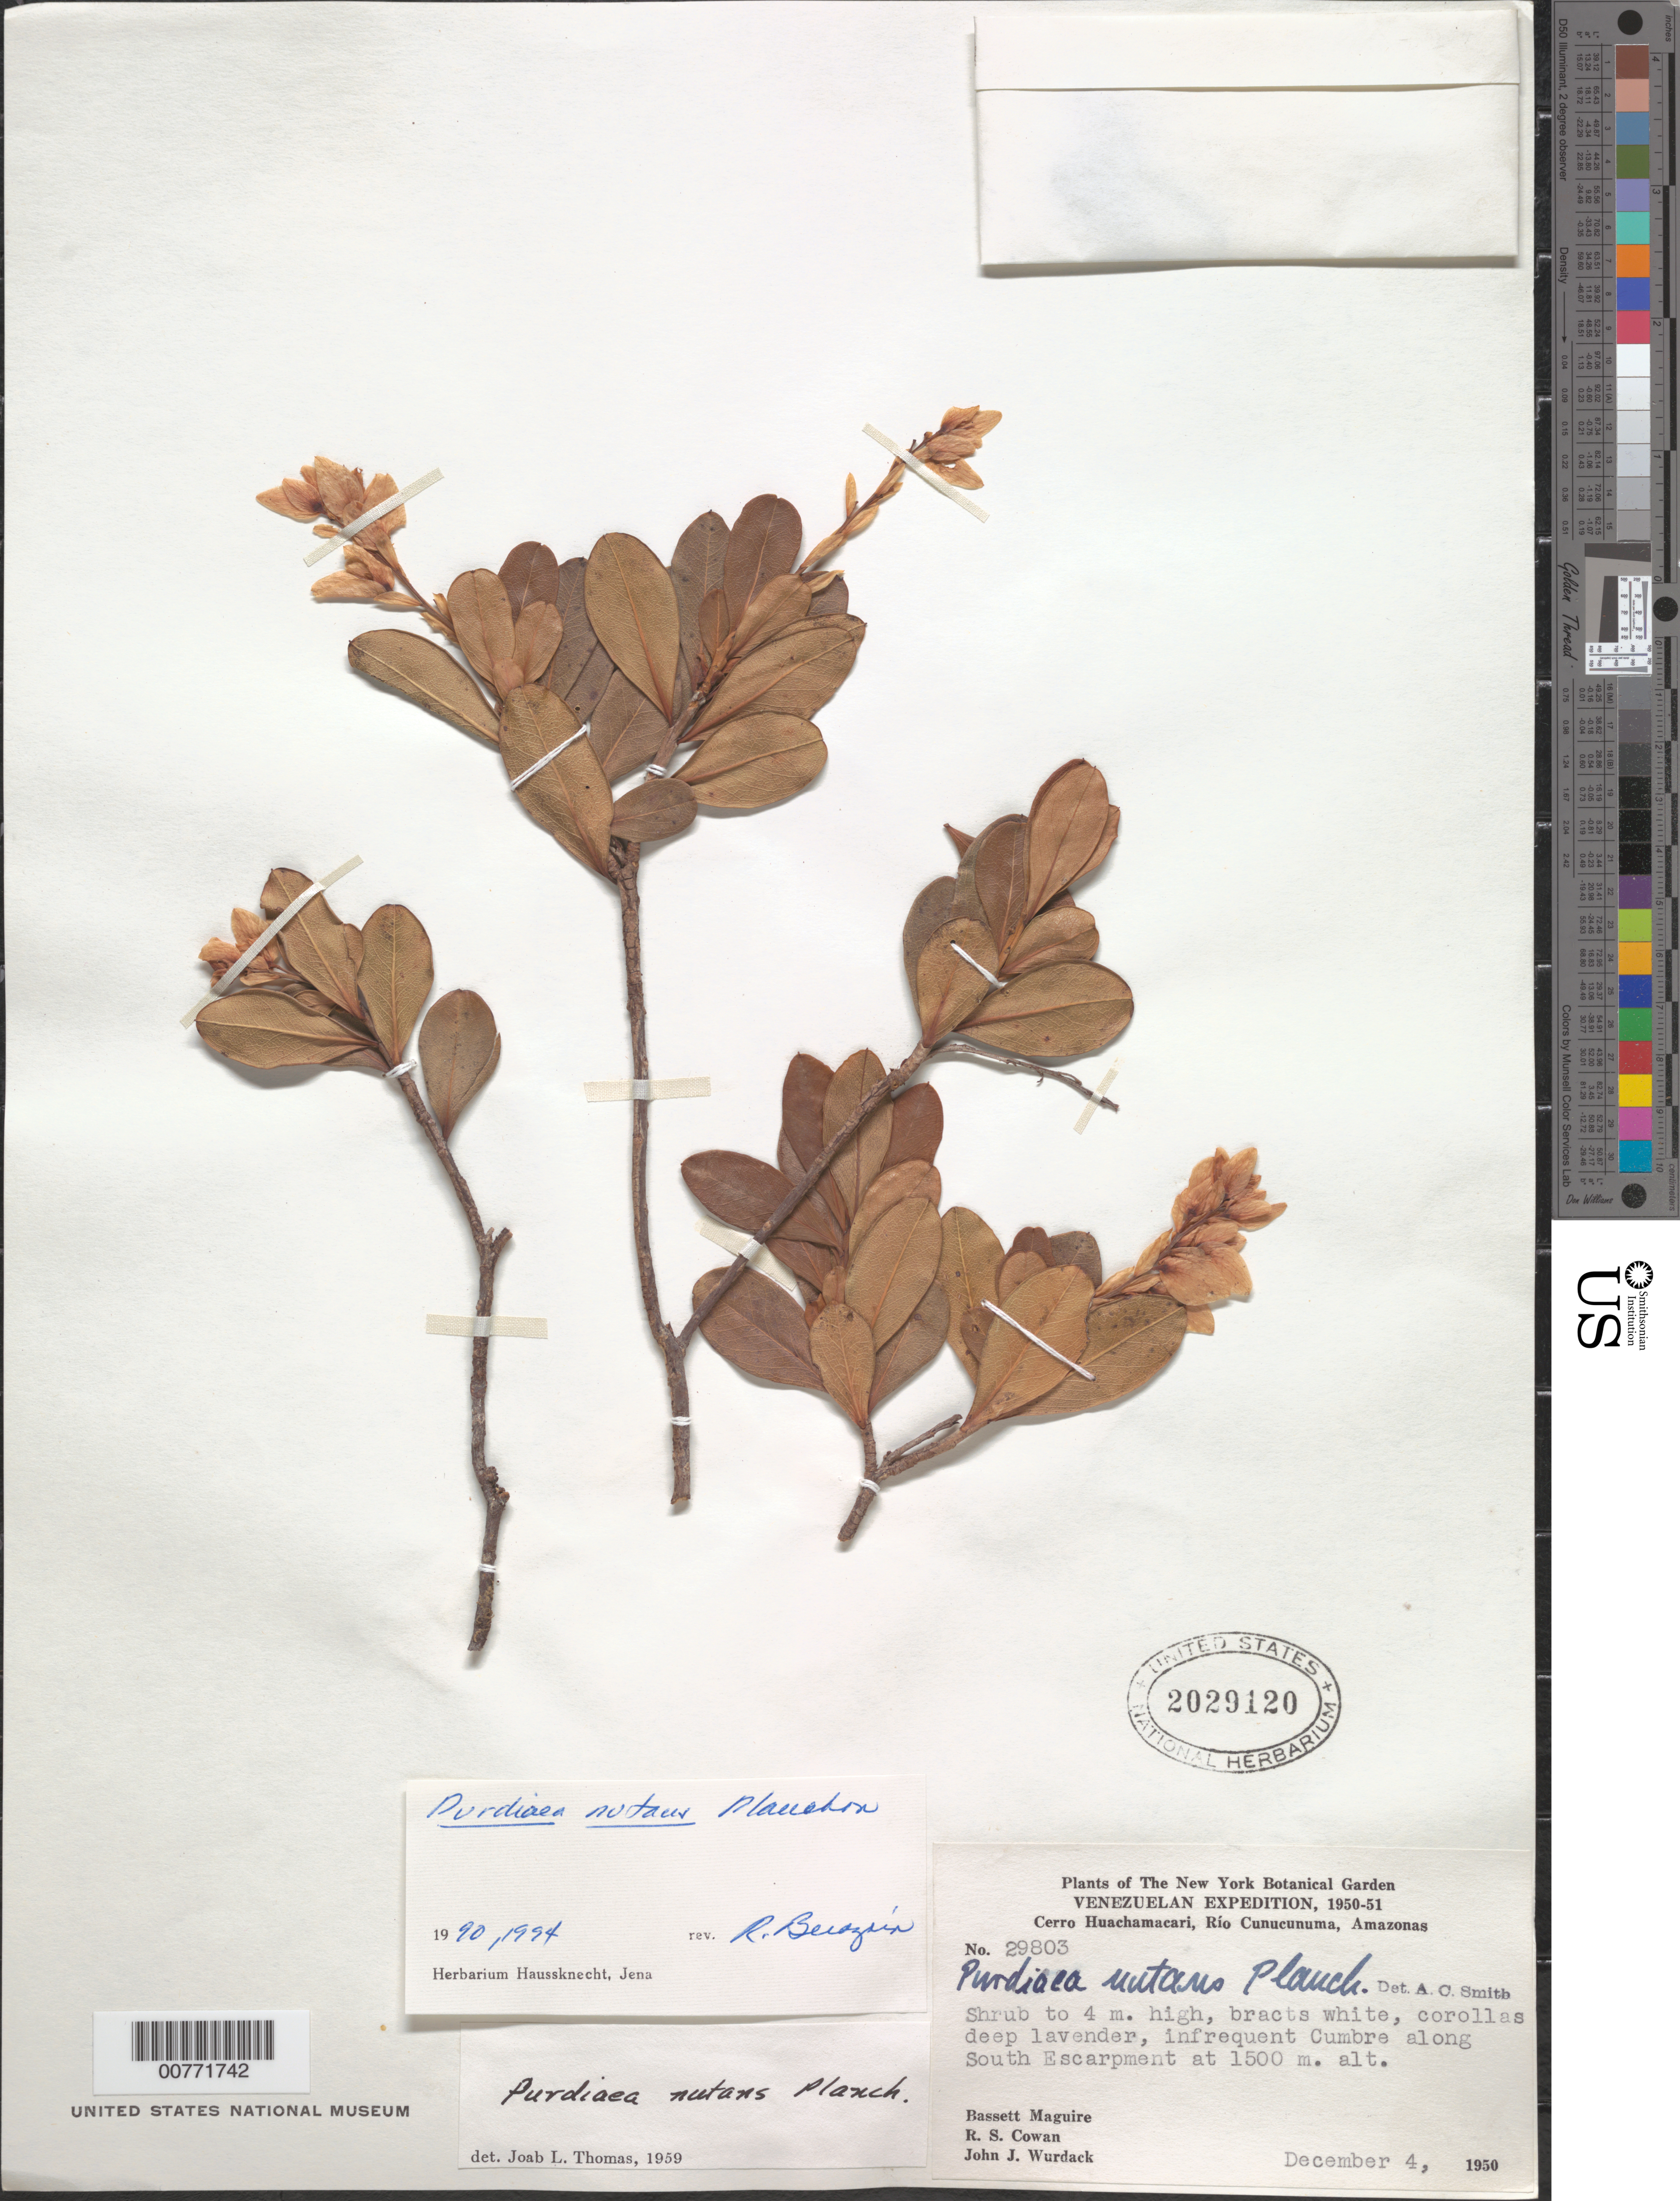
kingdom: Plantae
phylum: Tracheophyta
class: Magnoliopsida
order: Ericales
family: Clethraceae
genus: Purdiaea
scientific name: Purdiaea nutans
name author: Planch.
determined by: Berozain, R.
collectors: B. Maguire, R. S. Cowan & J. J. Wurdack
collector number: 29803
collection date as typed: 4-Dec-50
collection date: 1950-12-04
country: Venezuela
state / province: Amazonas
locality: Cerro Huachamacari, Río Cunucunuma, S escarpment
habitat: Summit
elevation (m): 1500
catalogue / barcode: US 2029120